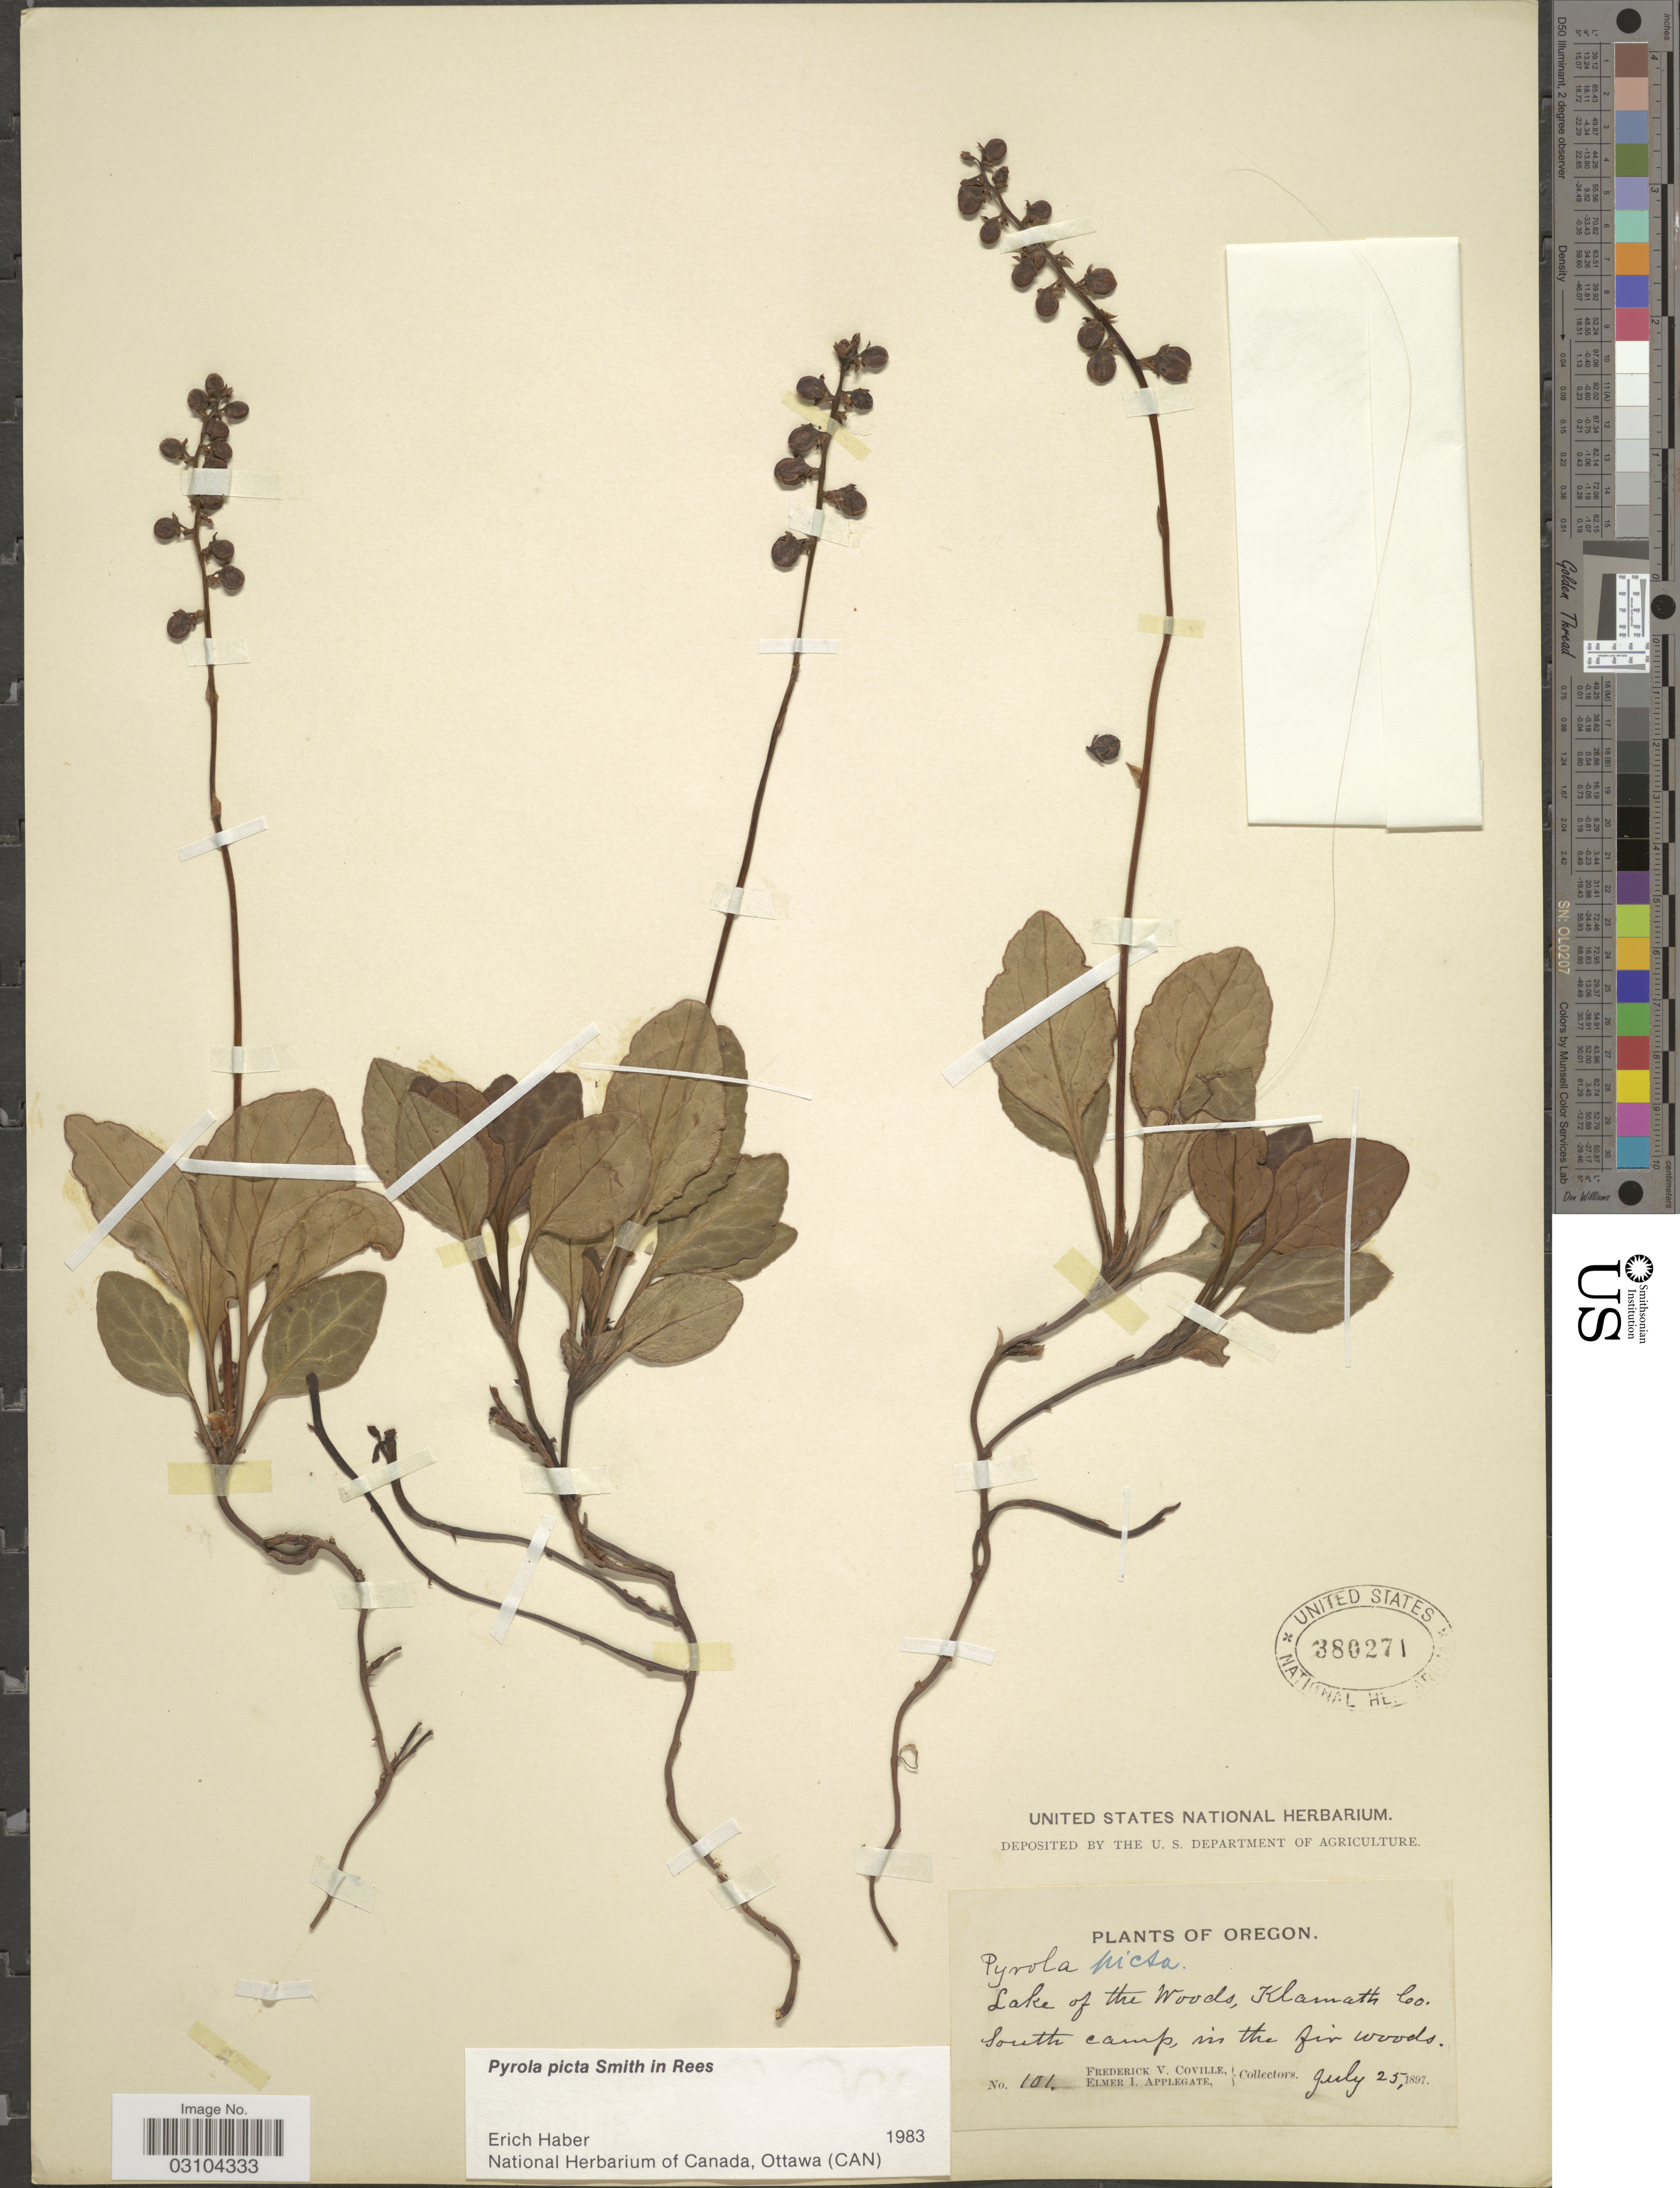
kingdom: Plantae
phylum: Tracheophyta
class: Magnoliopsida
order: Ericales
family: Ericaceae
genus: Pyrola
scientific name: Pyrola picta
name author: Sm. in Rees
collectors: F. V. Coville & E. I. Applegate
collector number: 101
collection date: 1897-07-25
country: United States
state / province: Oregon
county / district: Klamath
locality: Lake of the Woods, Klamath Co., South camp, in the fir woods.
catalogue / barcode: US 380271